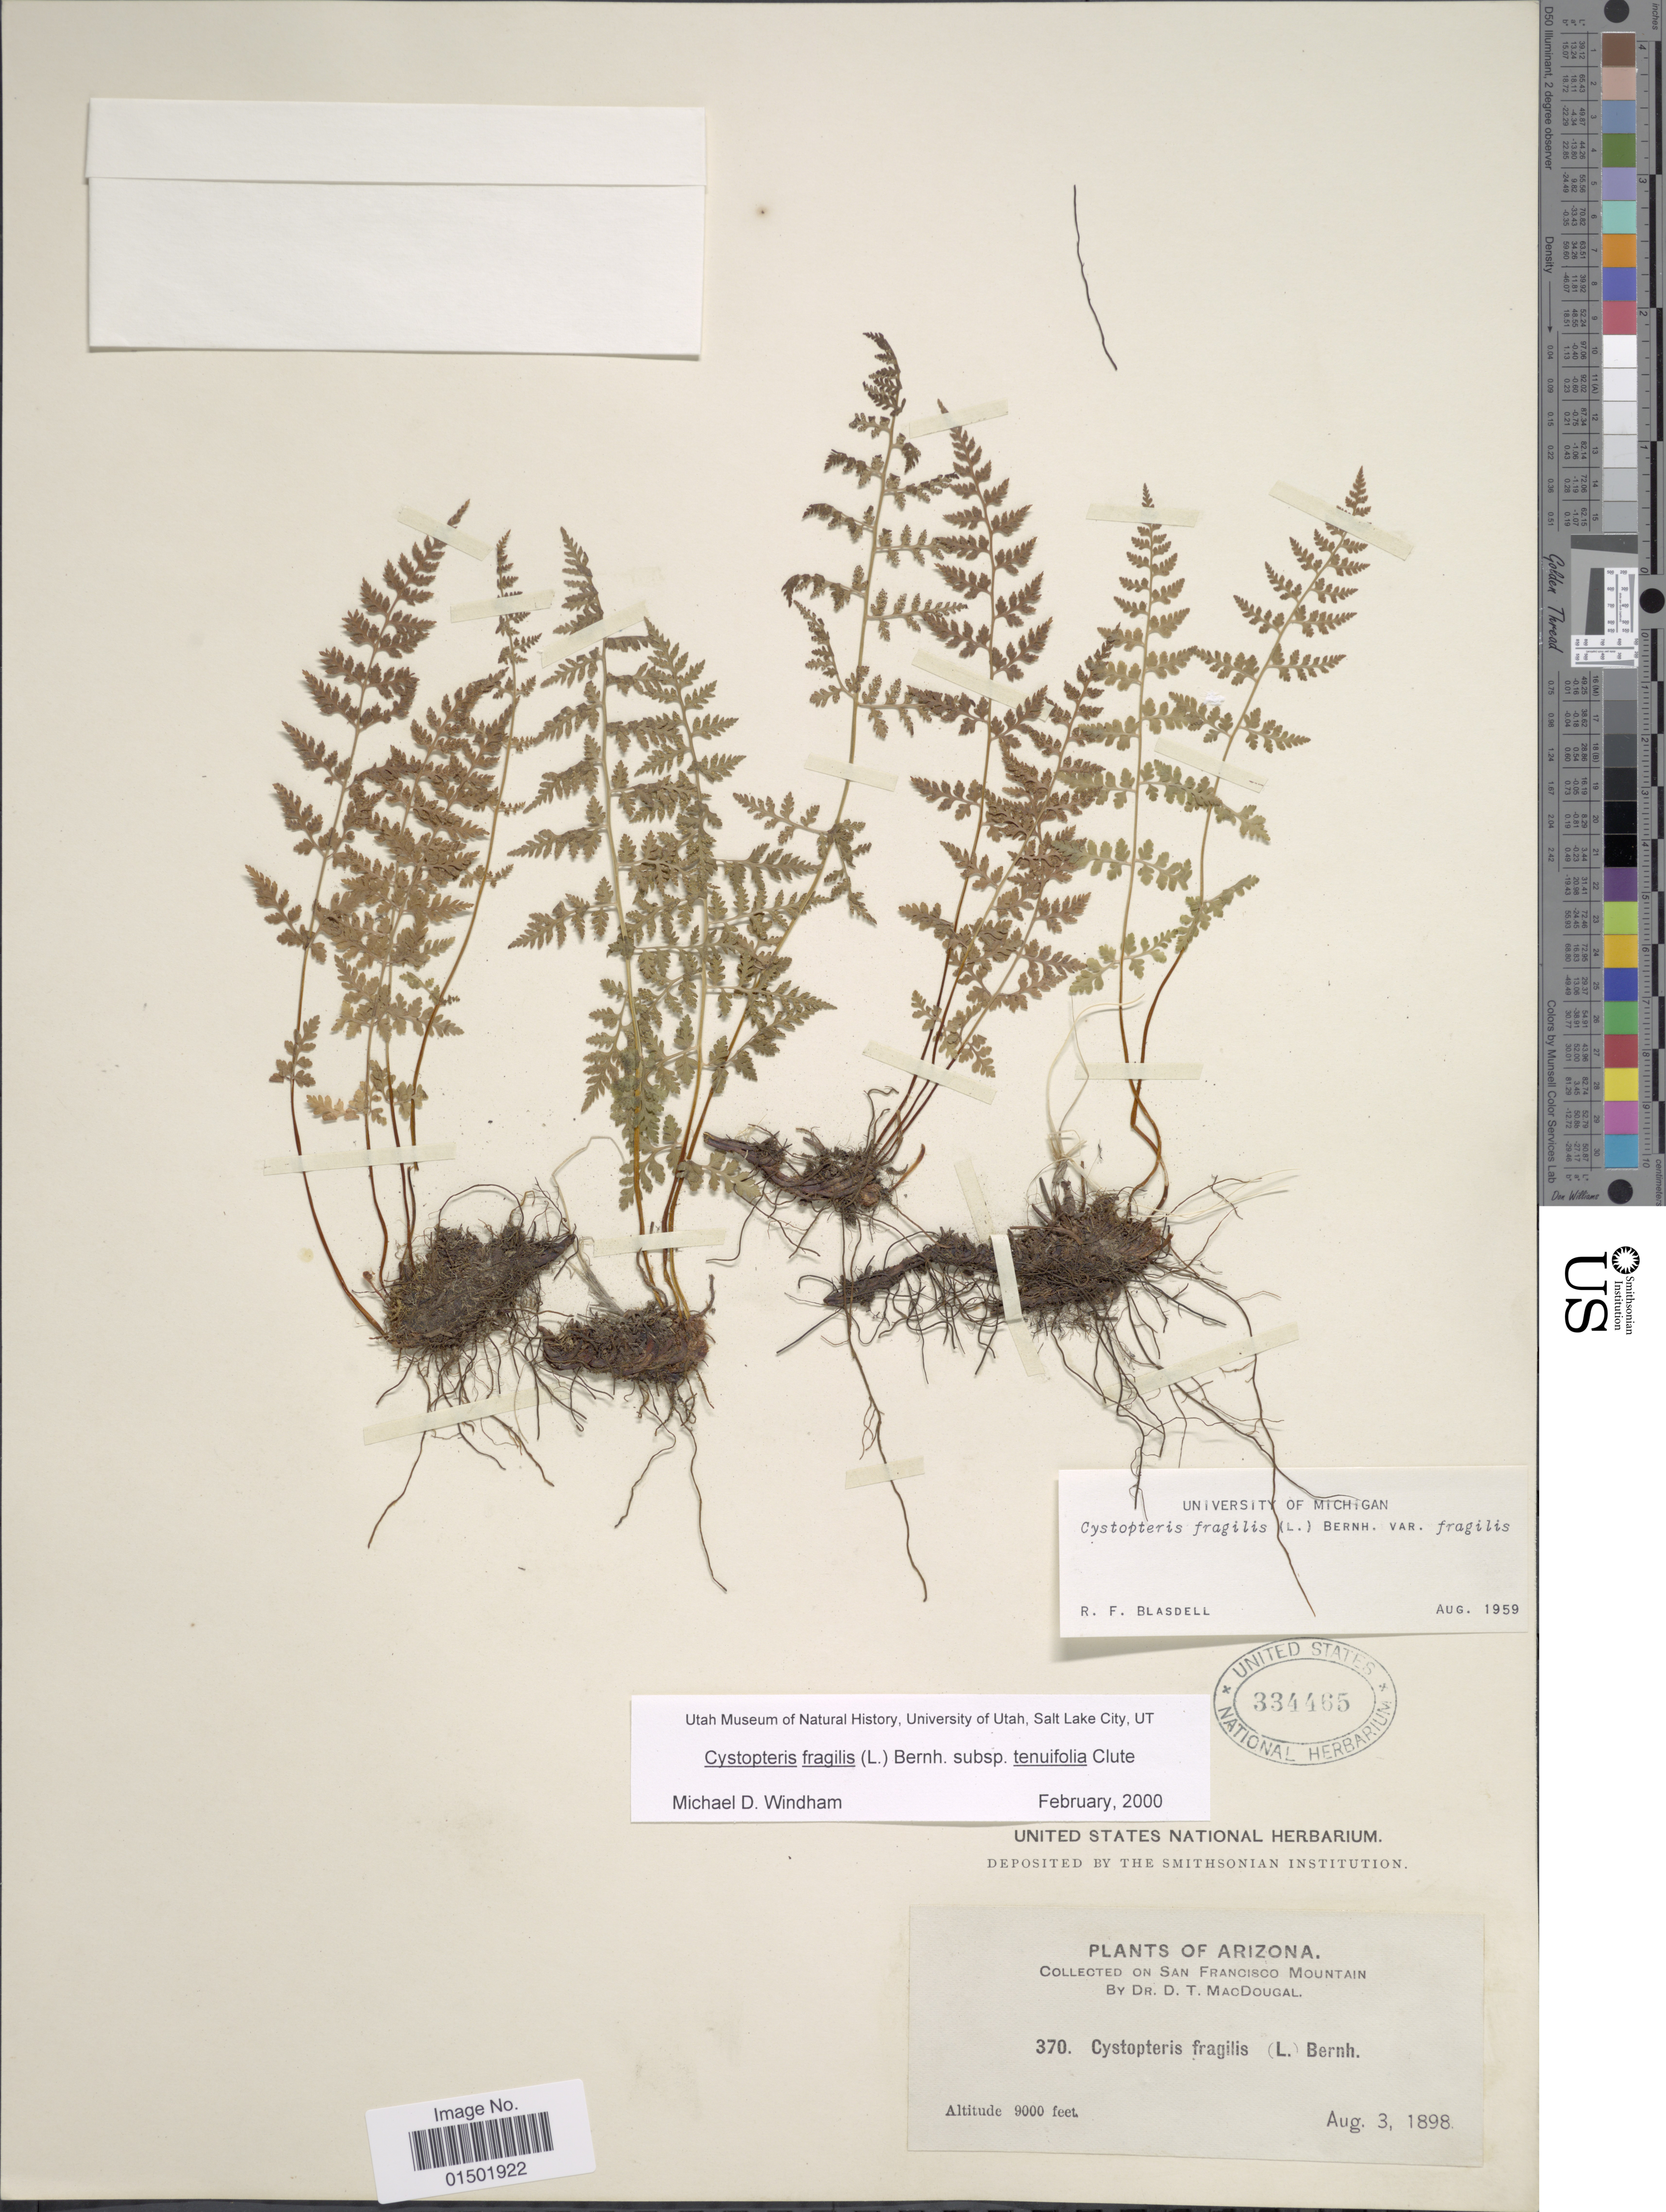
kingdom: Plantae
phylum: Tracheophyta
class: Polypodiopsida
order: Polypodiales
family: Cystopteridaceae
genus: Cystopteris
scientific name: Cystopteris fragilis var. tenuifolia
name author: (Clute) M. Broun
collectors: D. T. MacDougal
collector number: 370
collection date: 1898-08-03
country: United States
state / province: Arizona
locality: San Francisco Mountain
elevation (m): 2743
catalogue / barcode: US 334465